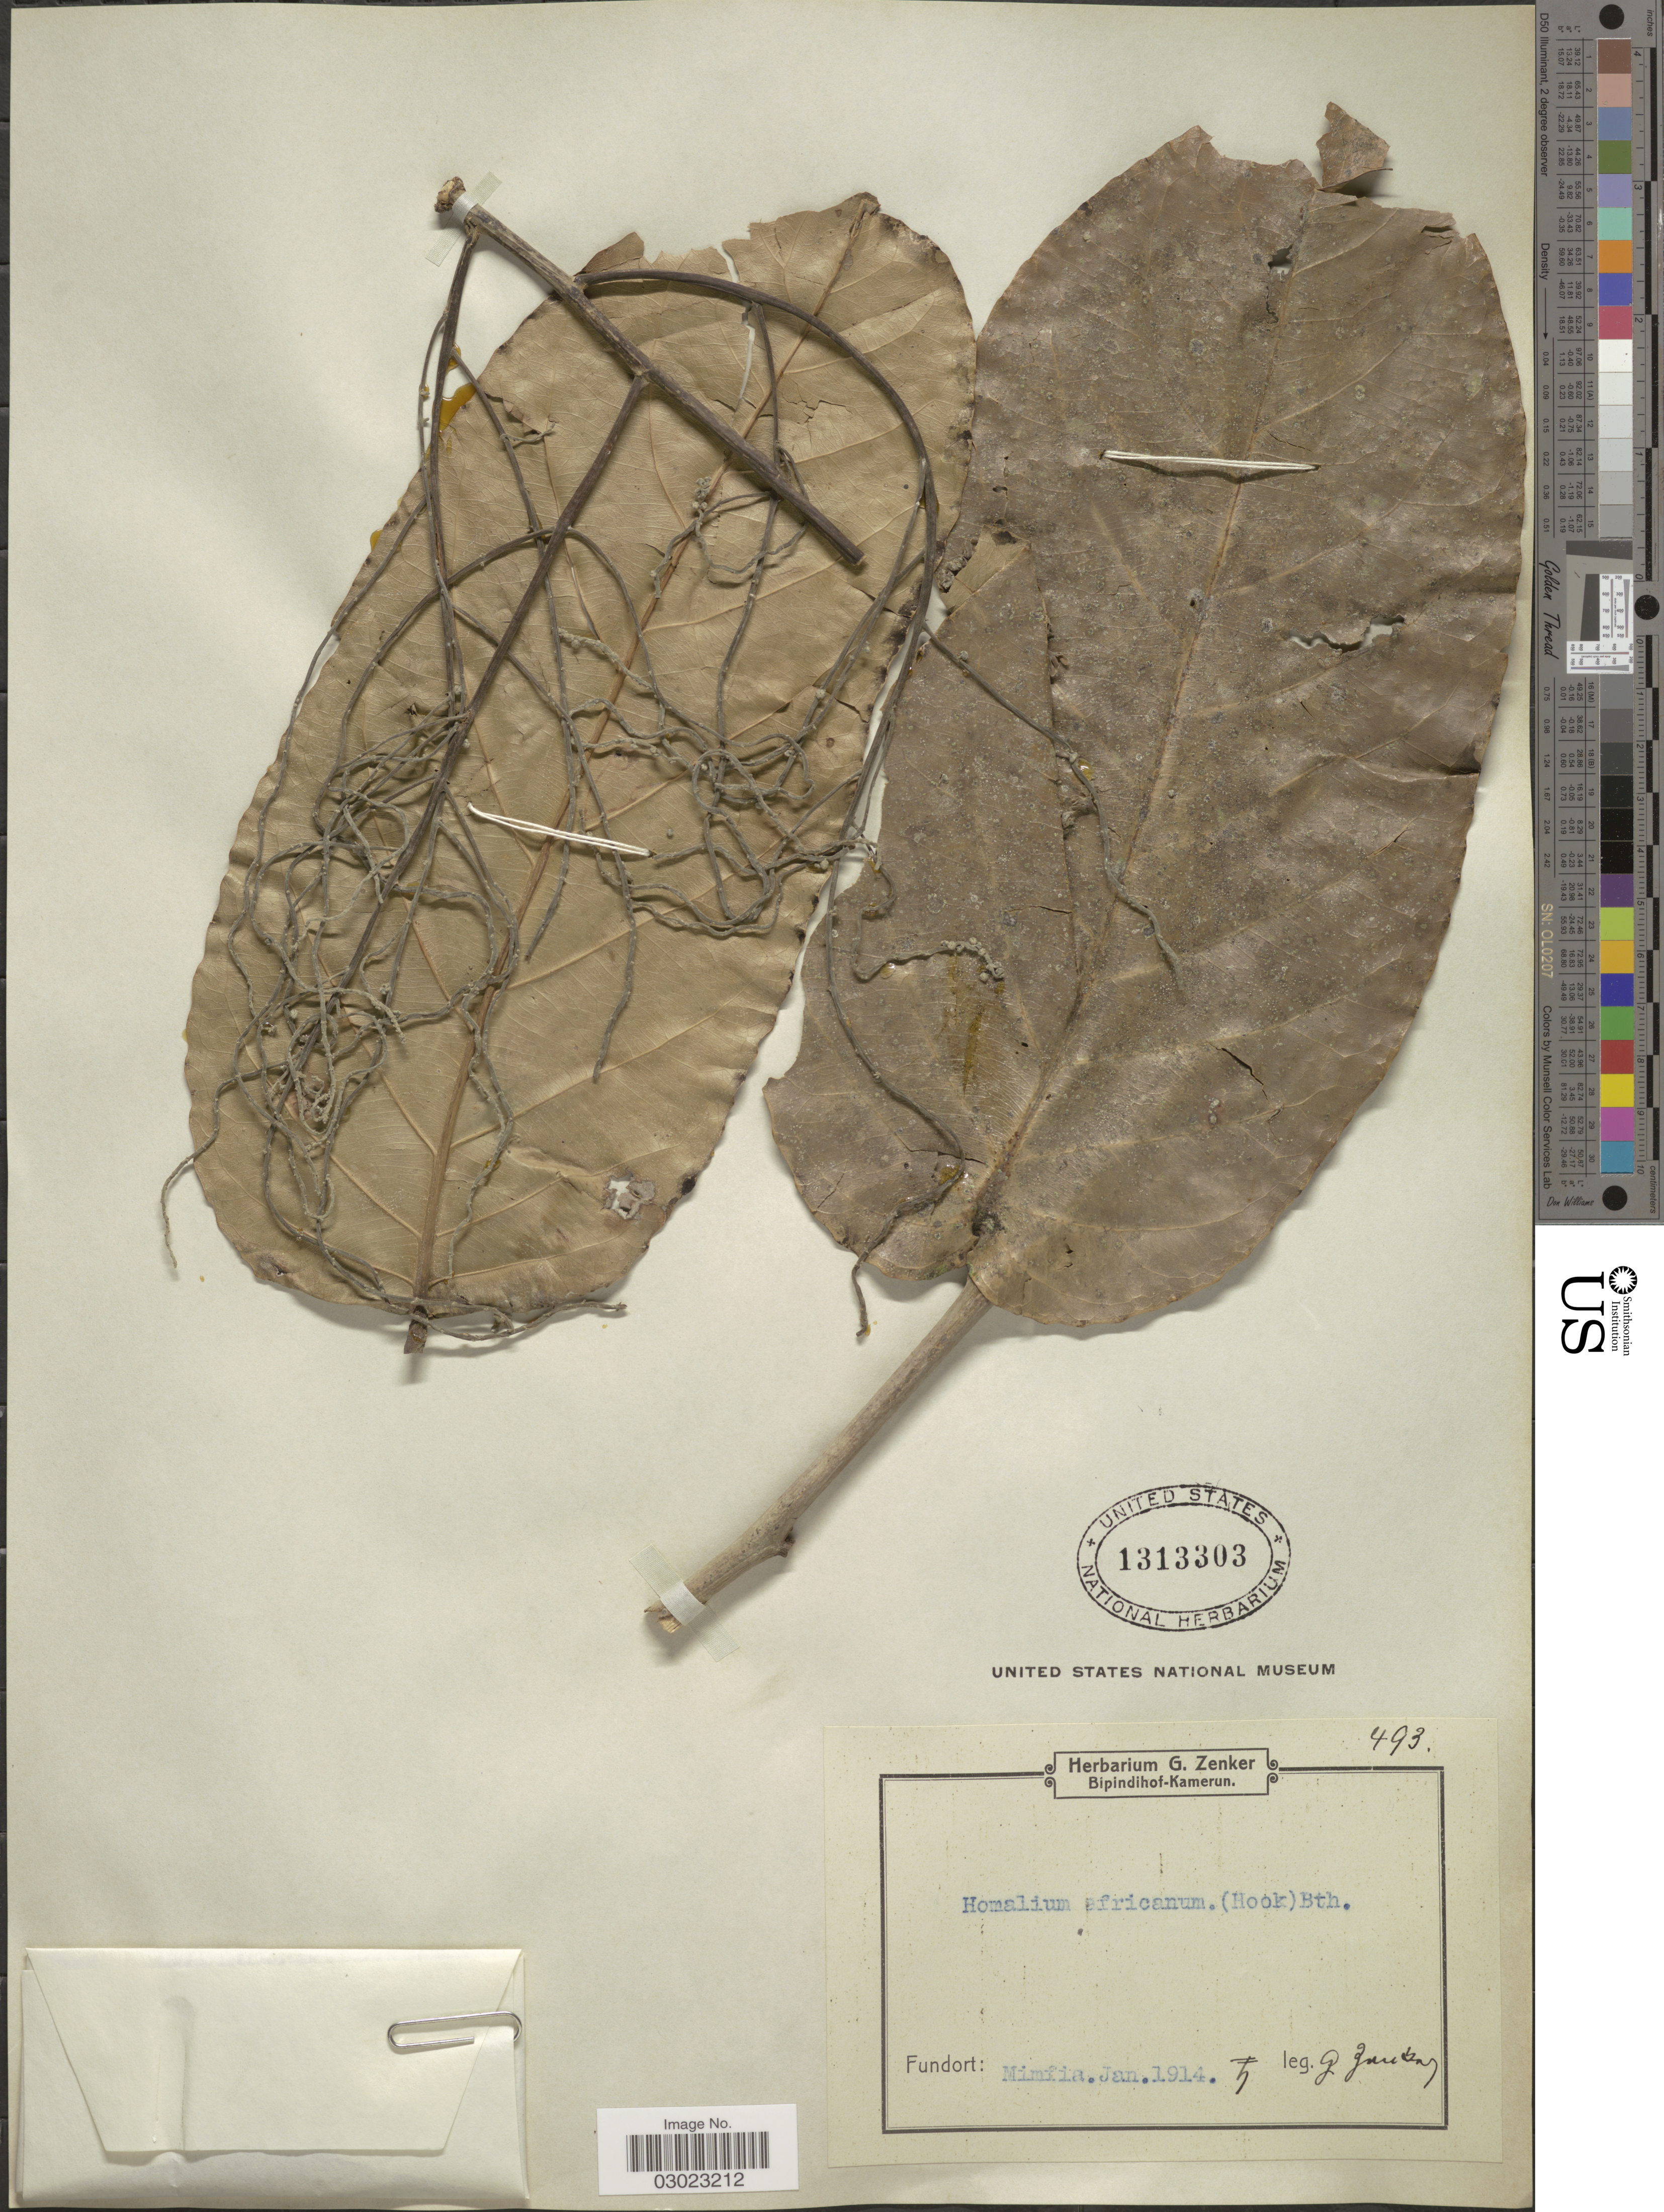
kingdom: Plantae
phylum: Tracheophyta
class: Magnoliopsida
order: Malpighiales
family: Salicaceae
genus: Homalium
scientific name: Homalium africanum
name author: (Hook. f.) Benth.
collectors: G. A. Zenker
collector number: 493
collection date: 1914-01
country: Cameroon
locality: Mimfia.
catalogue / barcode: US 1313303